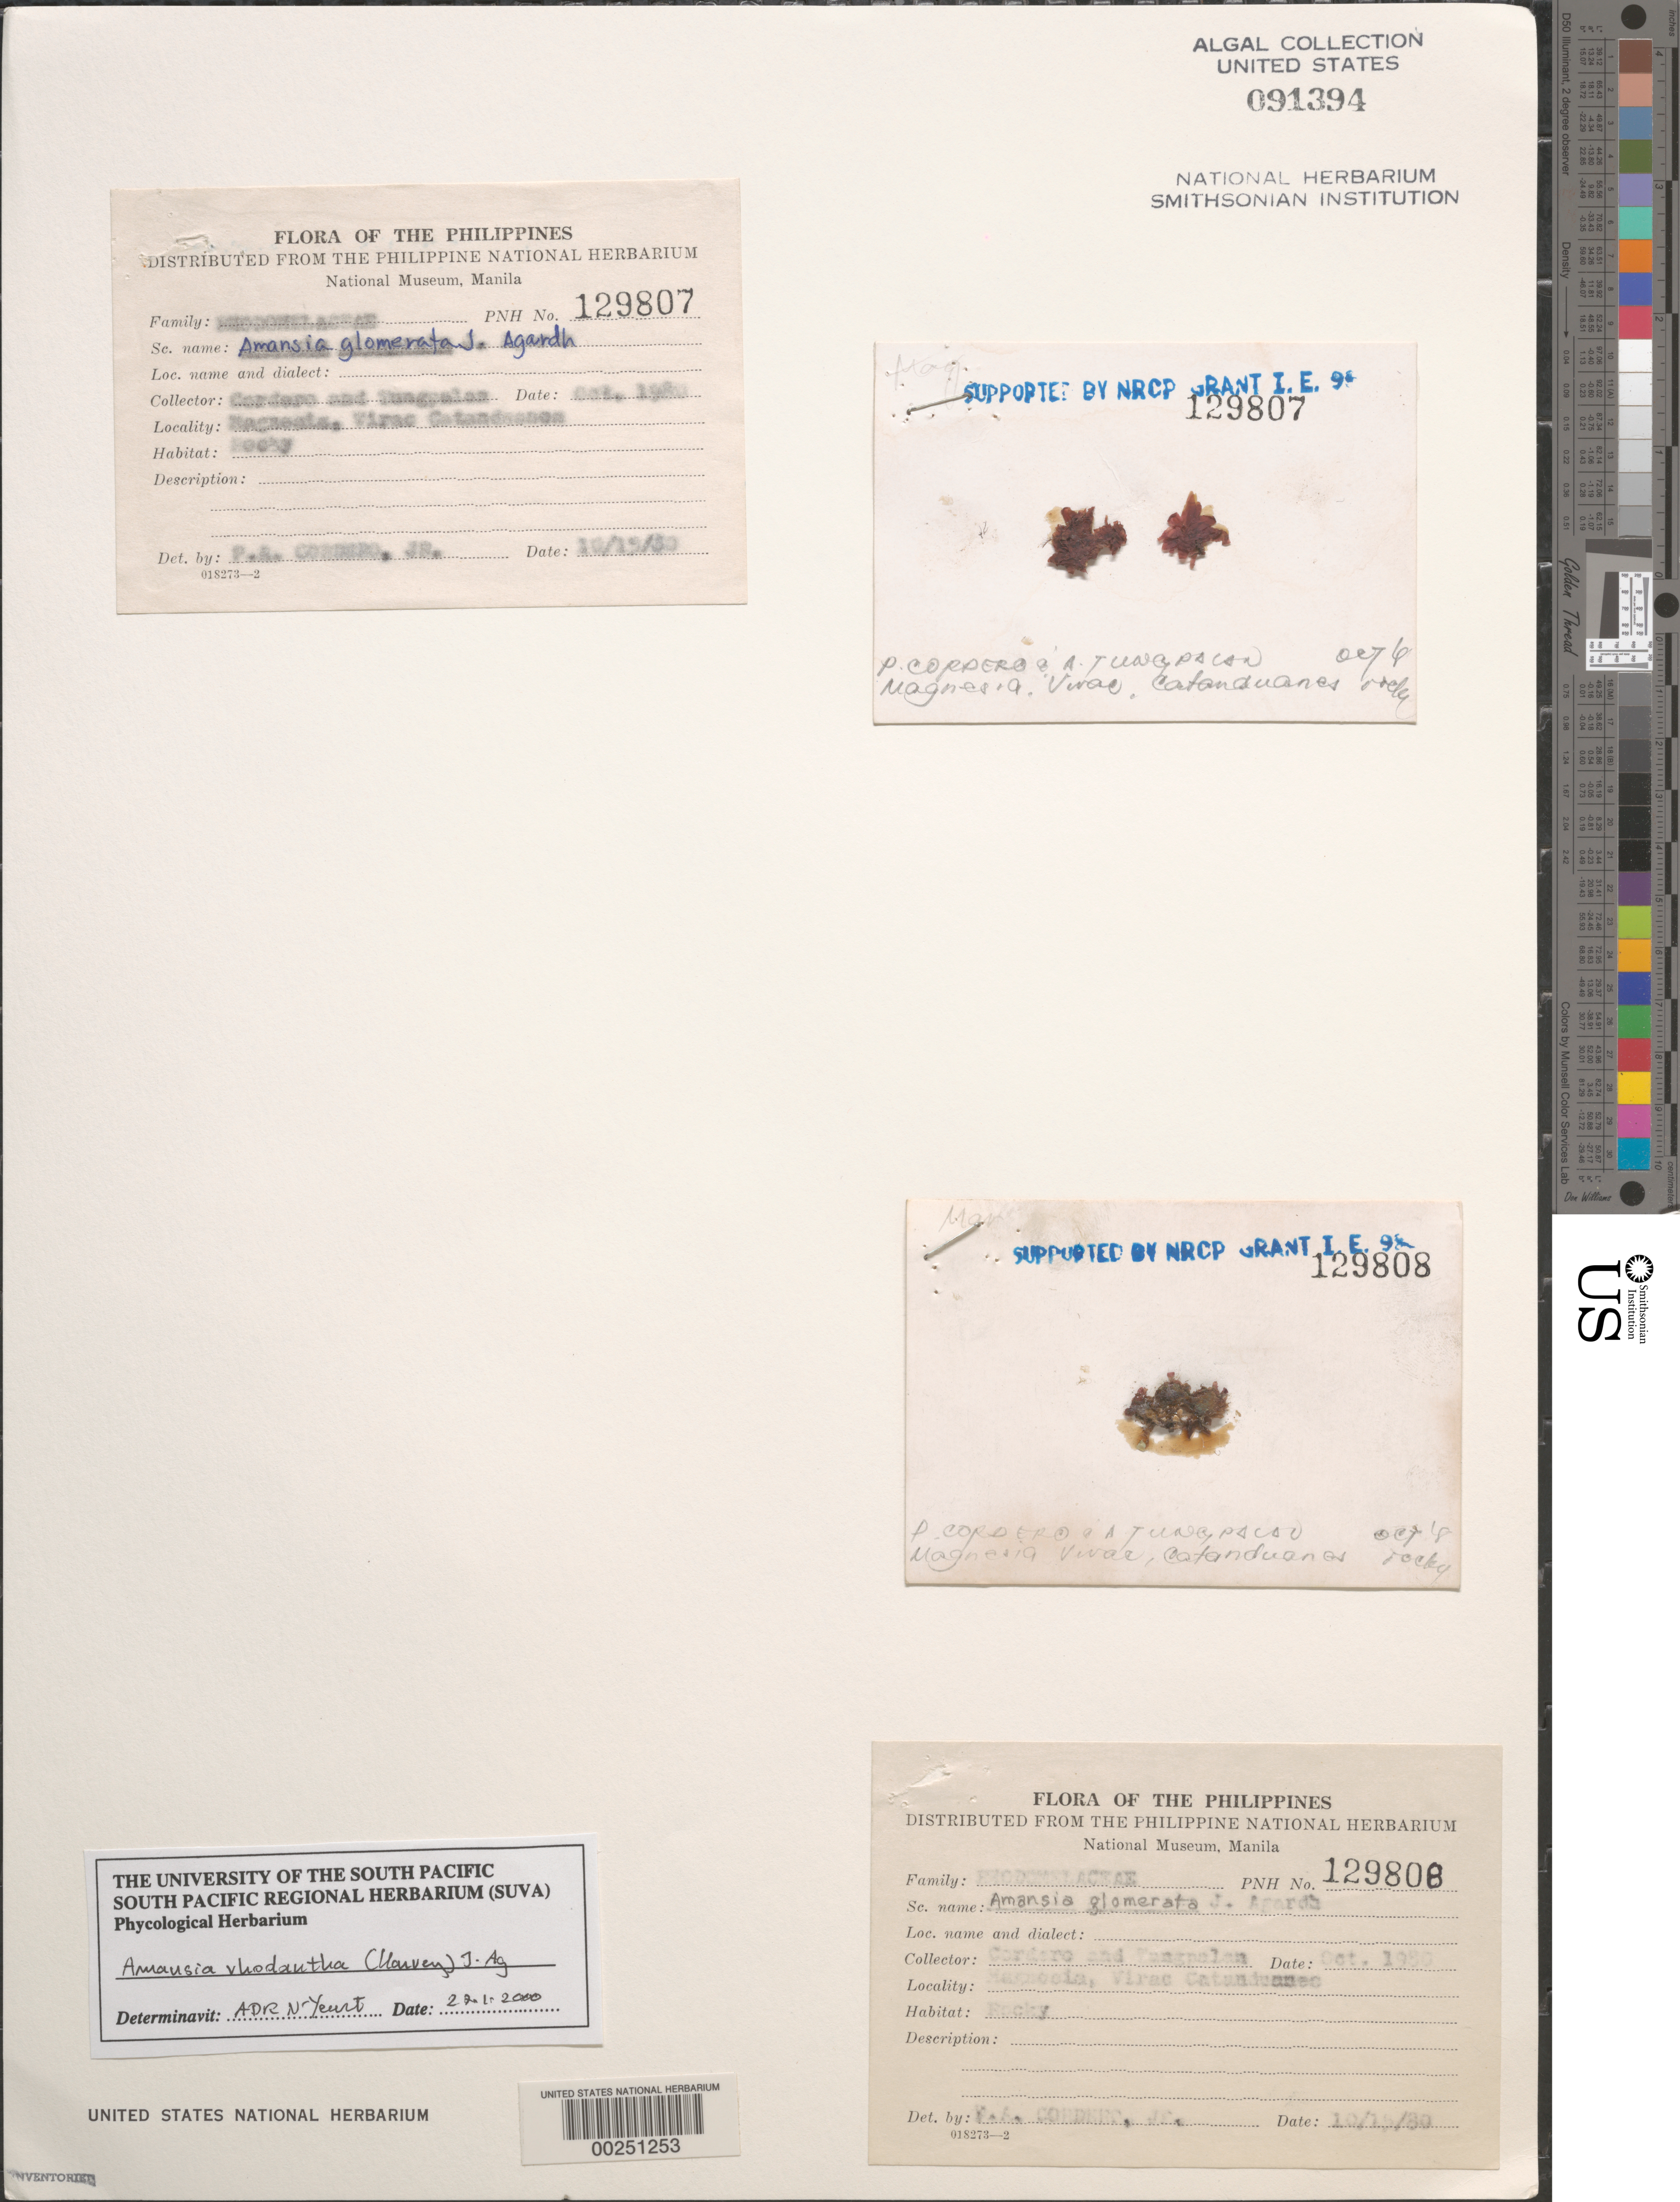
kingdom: Plantae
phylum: Rhodophyta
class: Florideophyceae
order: Ceramiales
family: Rhodomelaceae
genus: Amansia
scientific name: Amansia rhodantha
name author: (Harv.) J. Agardh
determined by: N'Yeurt, A. D. R.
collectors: P. A. Cordero & A. Tungpalan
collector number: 129807 & 129808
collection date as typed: Oct 1980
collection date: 1980-10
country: Philippines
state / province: Bicol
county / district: Catanduanes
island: Luzon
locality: Magnesia, Virac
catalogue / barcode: US 91394